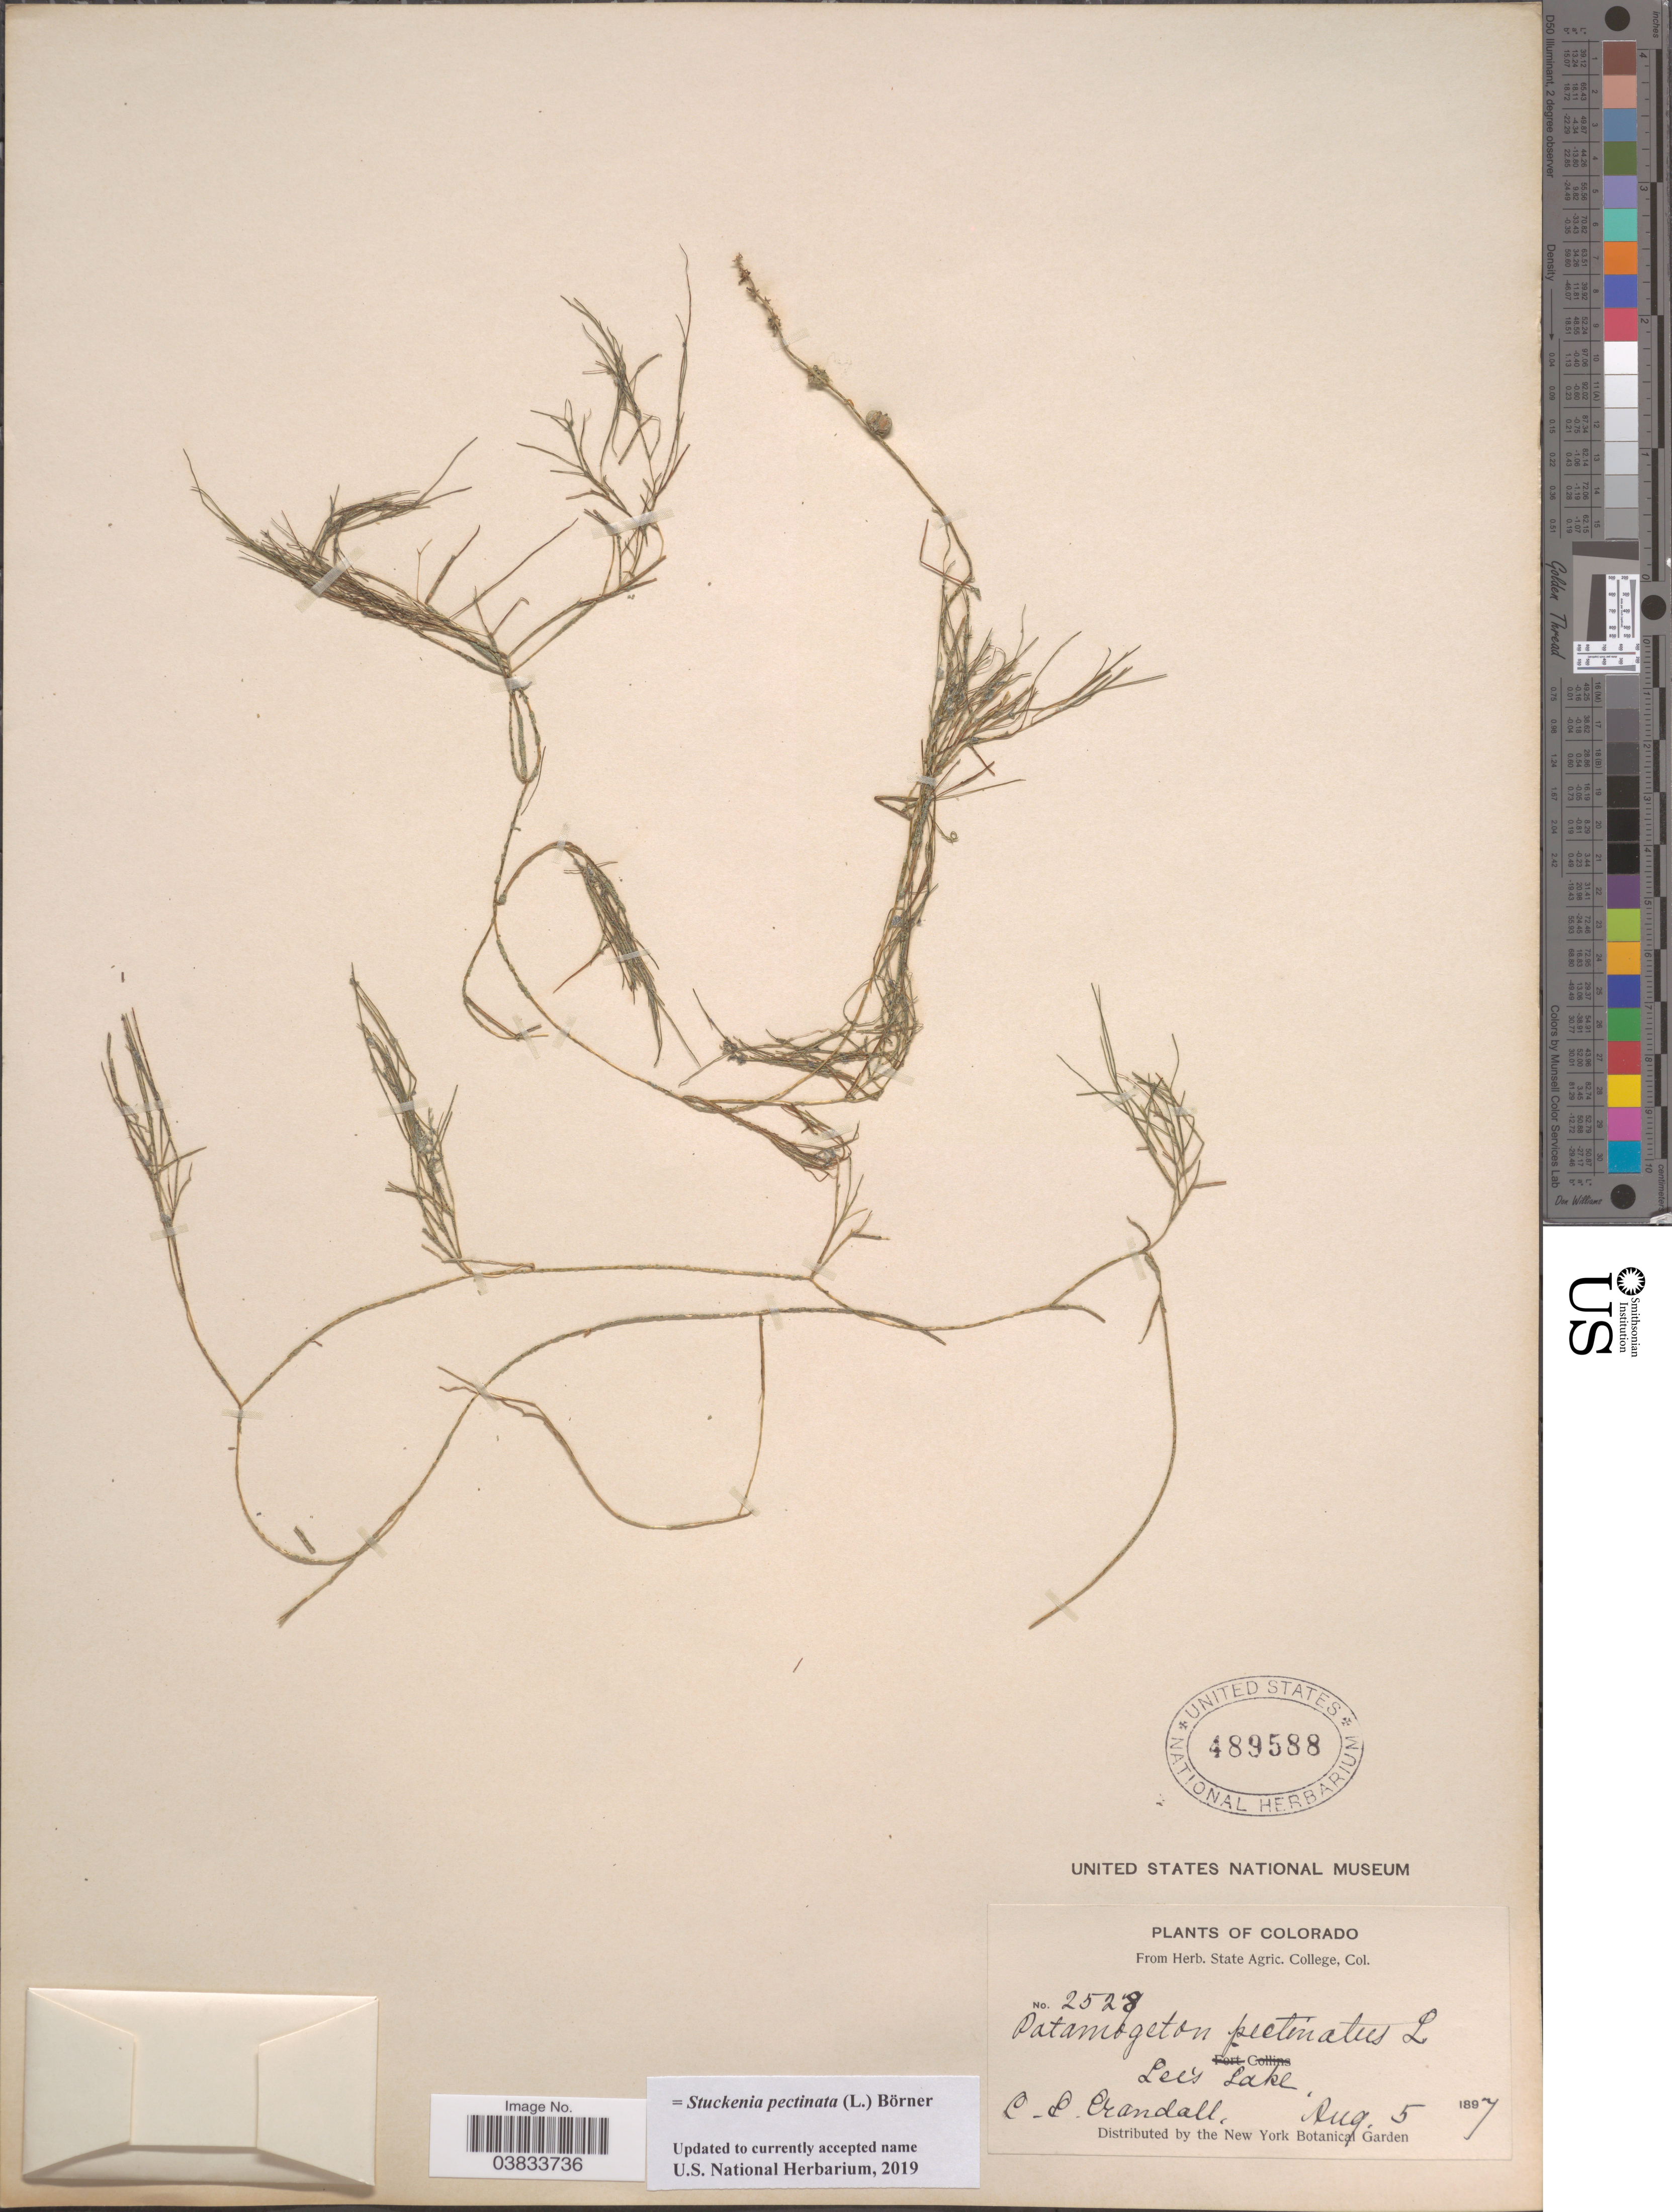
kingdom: Plantae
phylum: Tracheophyta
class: Liliopsida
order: Alismatales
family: Potamogetonaceae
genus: Stuckenia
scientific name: Stuckenia pectinata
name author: (L.) Börner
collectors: C. Crandall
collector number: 2528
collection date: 1897-08-05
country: United States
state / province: Colorado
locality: Lee's Lake.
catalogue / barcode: US 489588